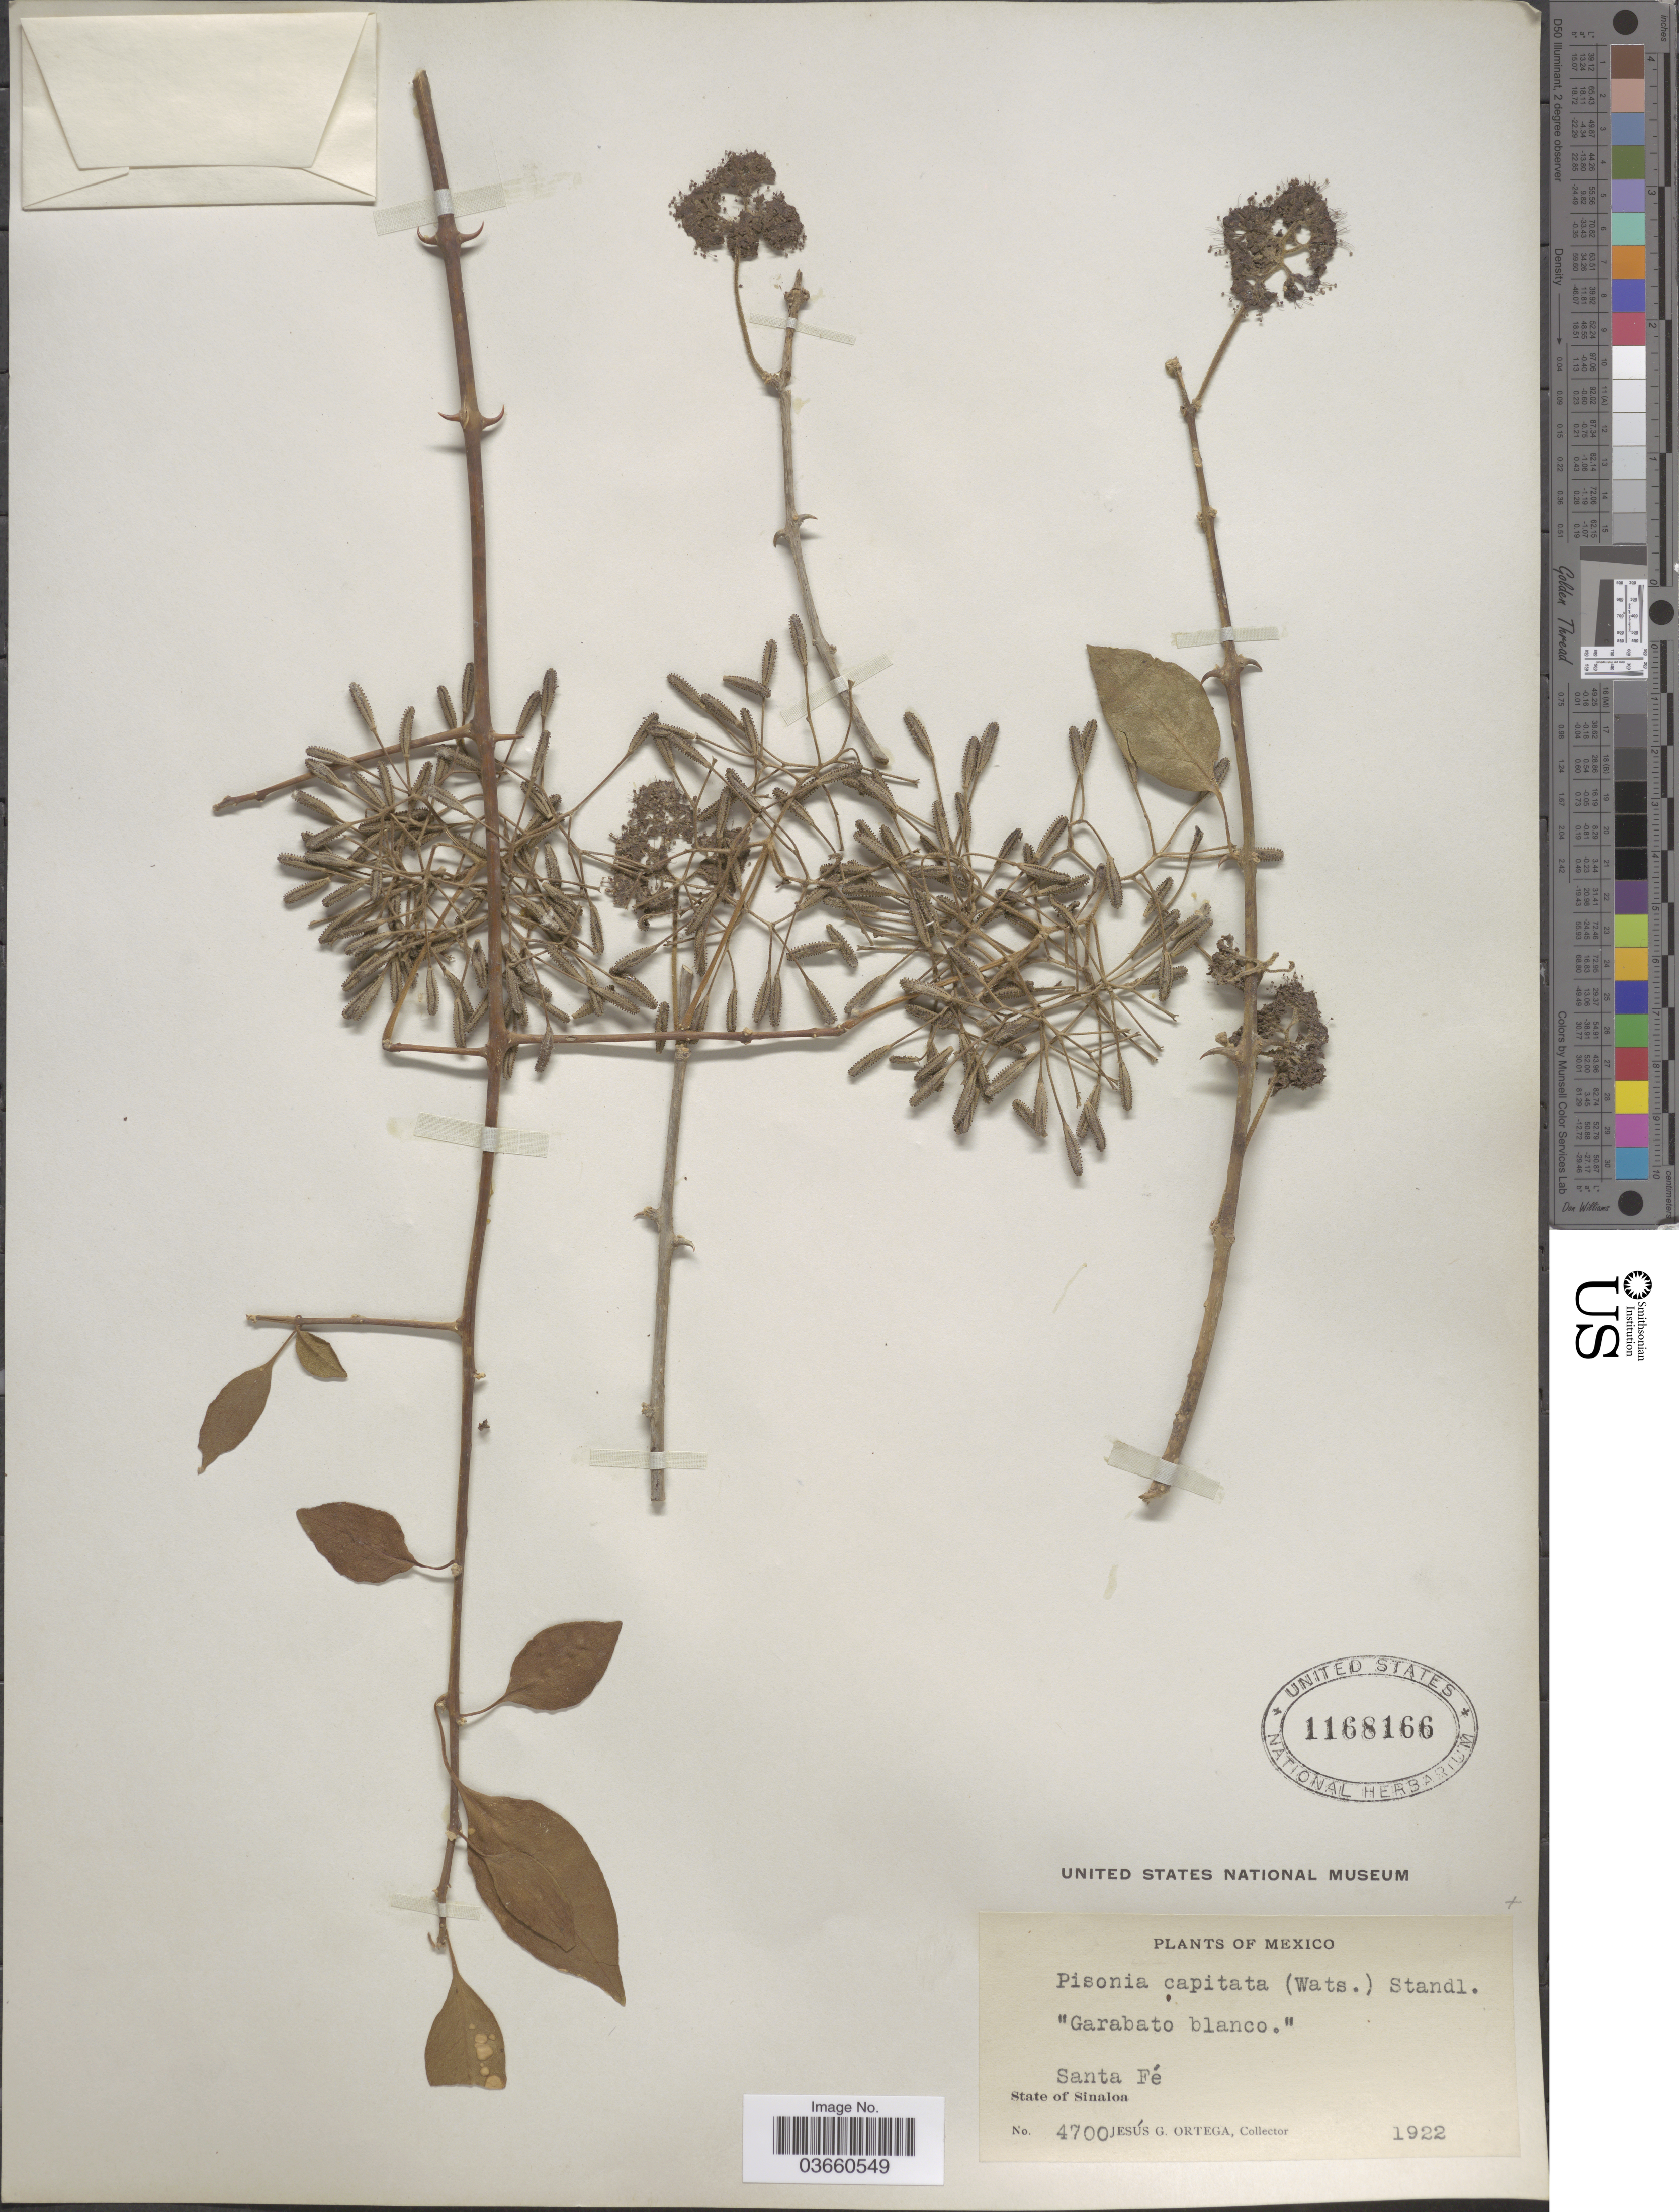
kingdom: Plantae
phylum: Tracheophyta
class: Magnoliopsida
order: Caryophyllales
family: Nyctaginaceae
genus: Pisonia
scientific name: Pisonia capitata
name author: (S. Watson) Standl.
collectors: J. Ortega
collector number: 4700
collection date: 1922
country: Mexico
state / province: Sinaloa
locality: Santa Fé.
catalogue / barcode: US 1168166